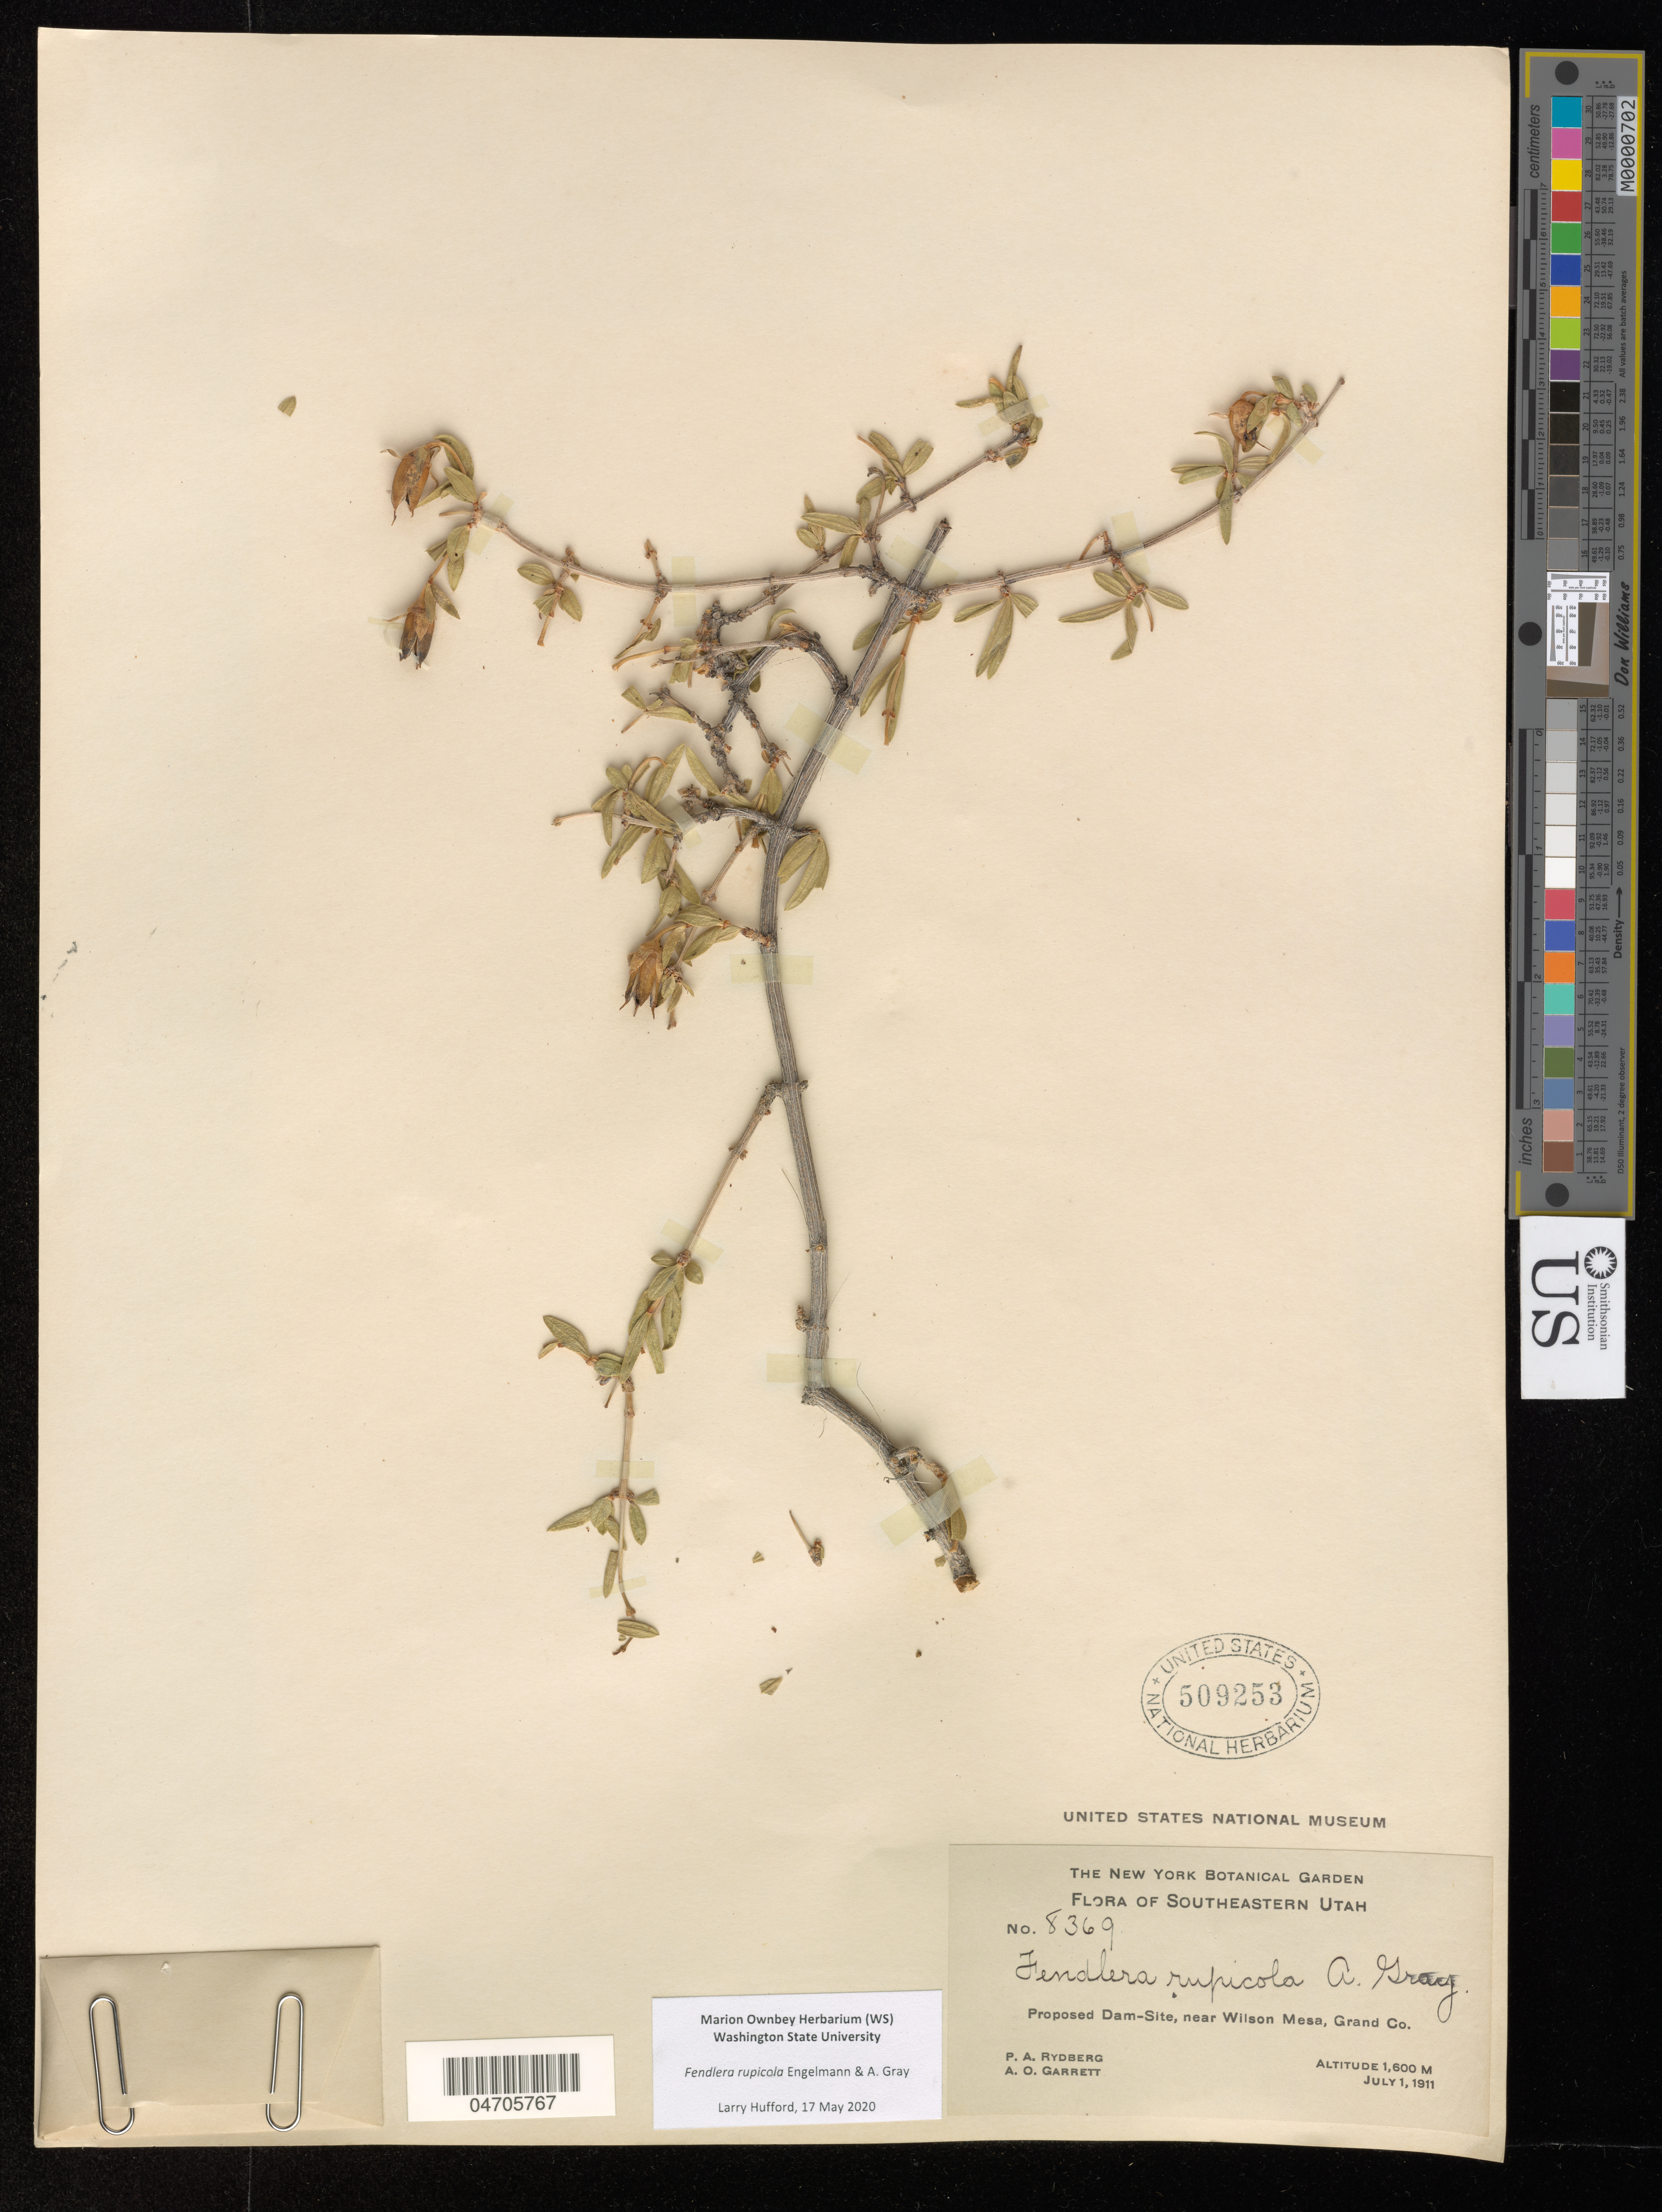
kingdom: Plantae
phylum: Tracheophyta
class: Magnoliopsida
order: Cornales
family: Hydrangeaceae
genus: Fendlera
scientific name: Fendlera rupicola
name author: Englem. & A. Gray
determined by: Hufford, L.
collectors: P. A. Rydberg & A. O. Garrett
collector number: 8369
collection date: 1911-07-01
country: United States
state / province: Utah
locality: Southeastern Utah. Proposed Dam-Site, near Wilson Mesa, Grand Co.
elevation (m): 1600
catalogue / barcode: US 509253